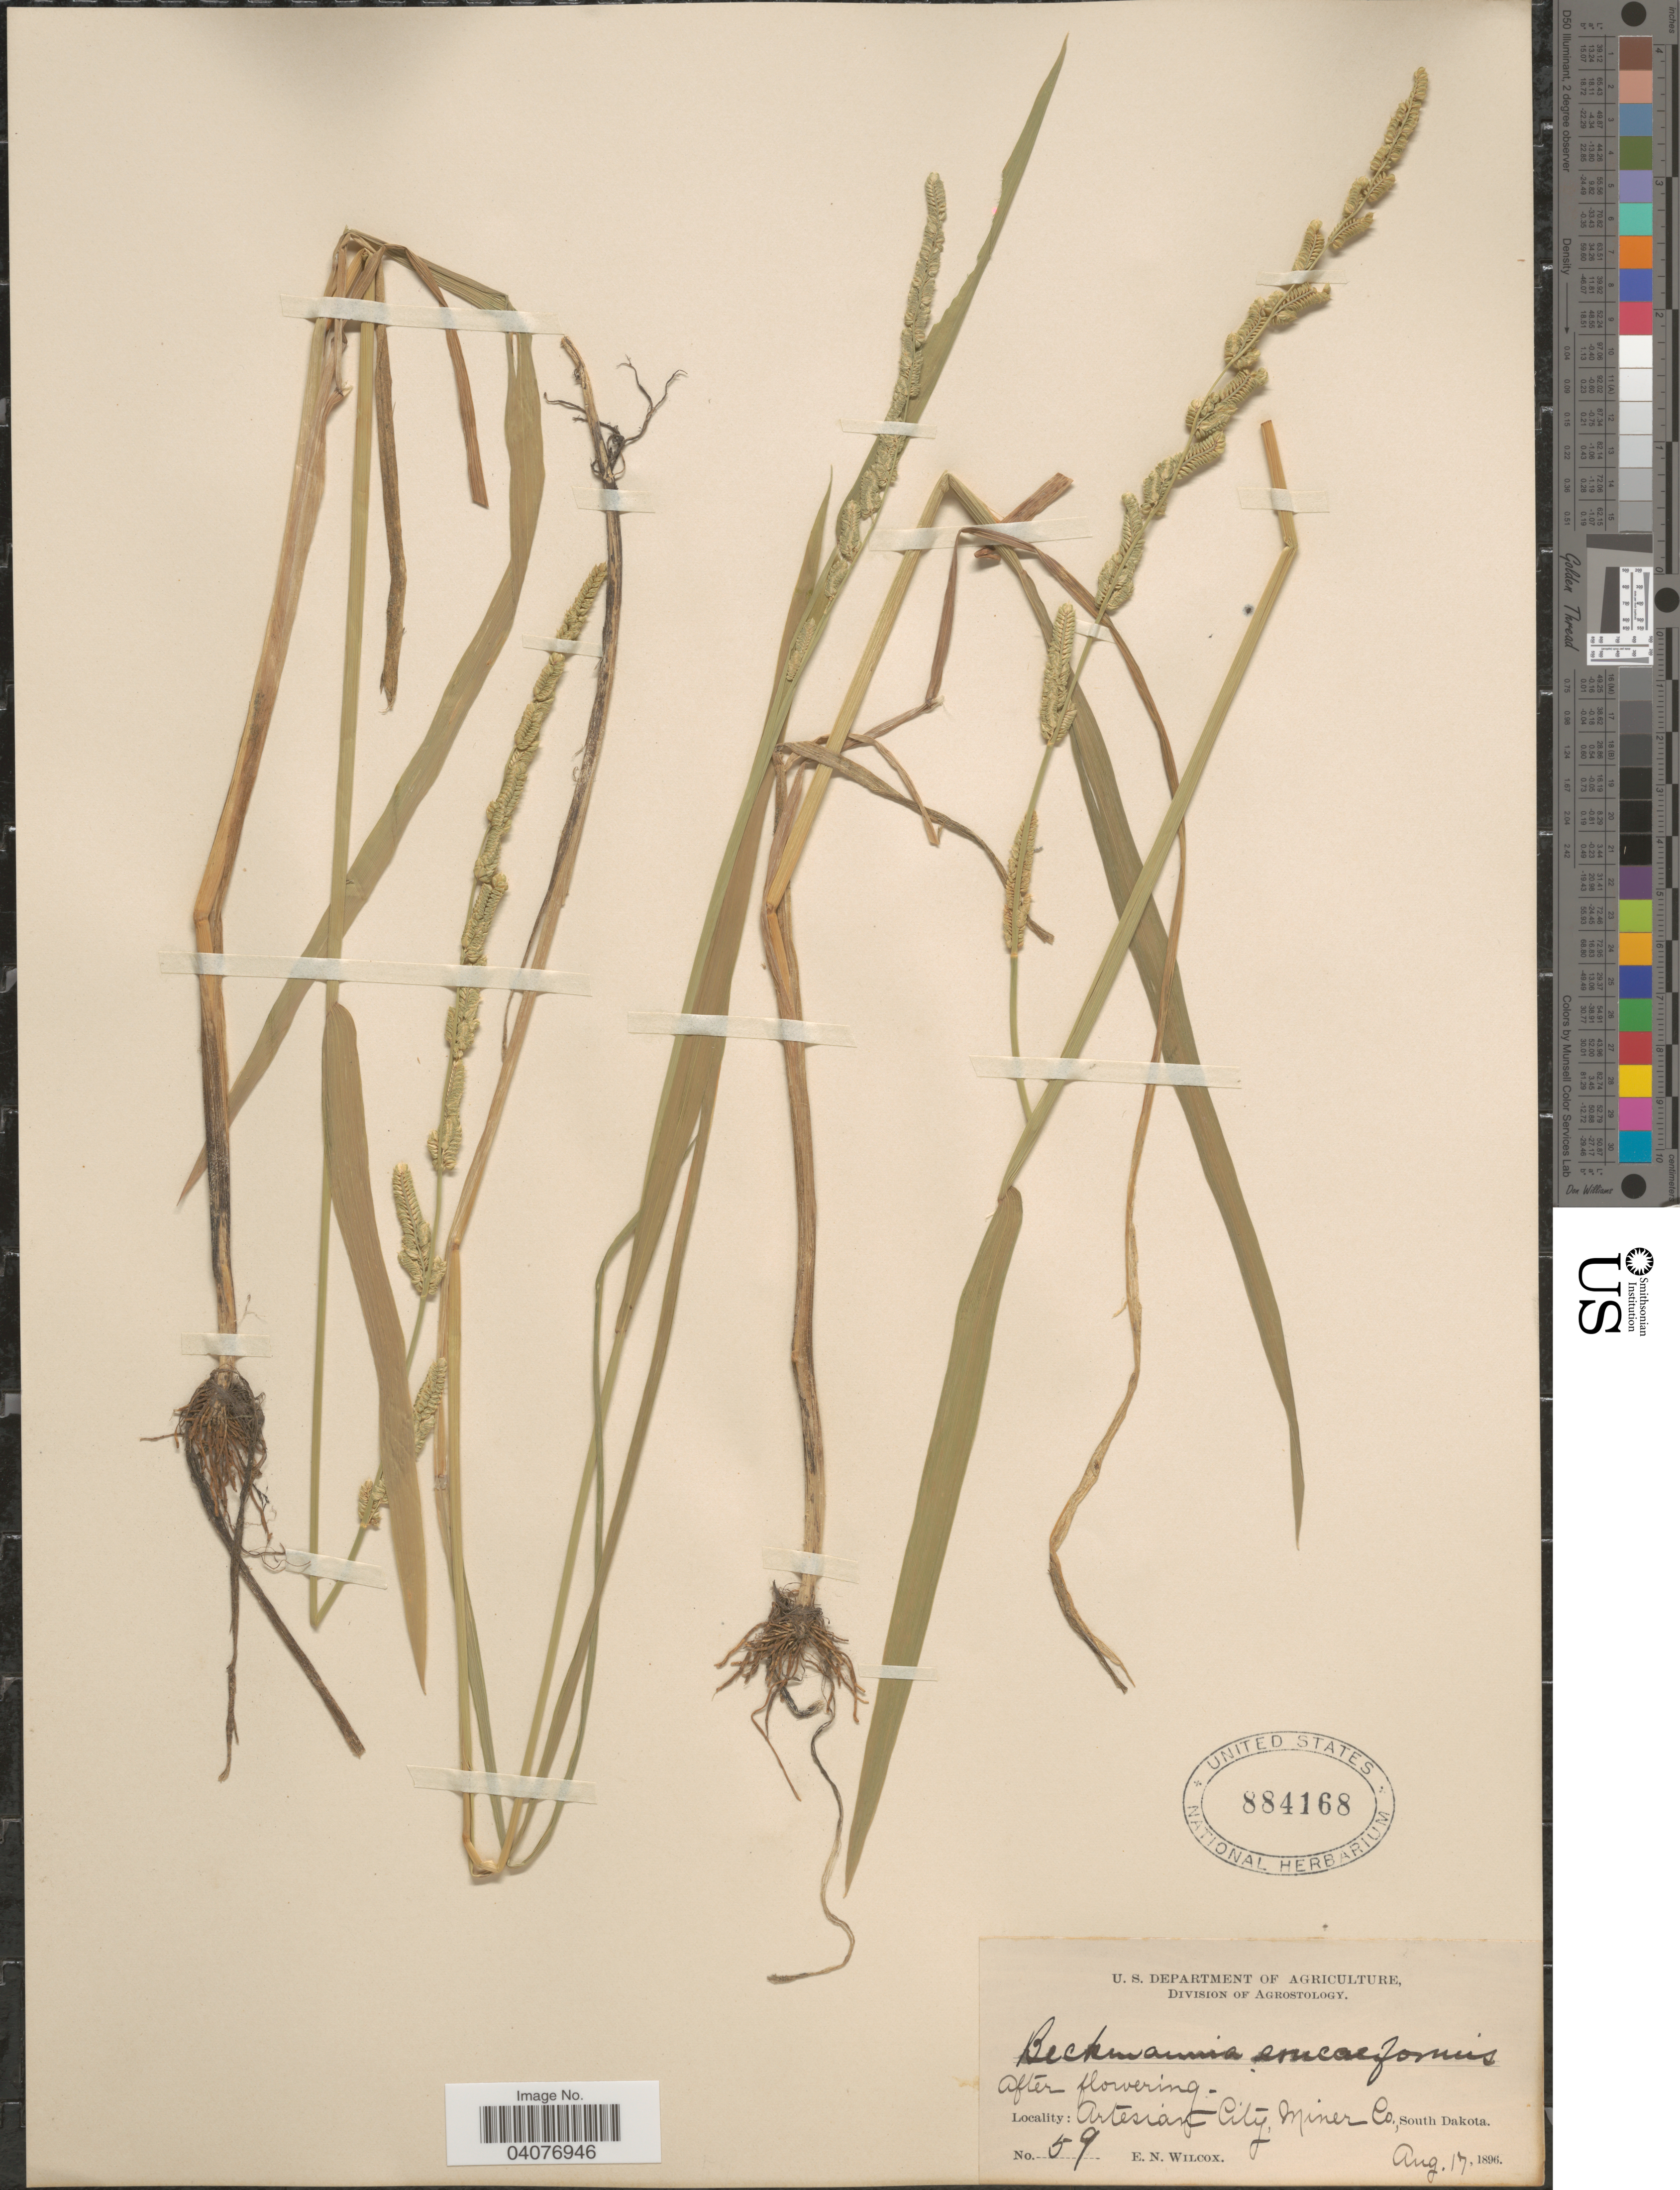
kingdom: Plantae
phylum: Tracheophyta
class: Liliopsida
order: Poales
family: Poaceae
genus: Beckmannia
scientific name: Beckmannia syzigachne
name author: (Steud.) Fernald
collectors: E. Wilcox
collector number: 59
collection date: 1896-08-17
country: United States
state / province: South Dakota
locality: Artesian City, Miner Co.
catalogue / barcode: US 884168